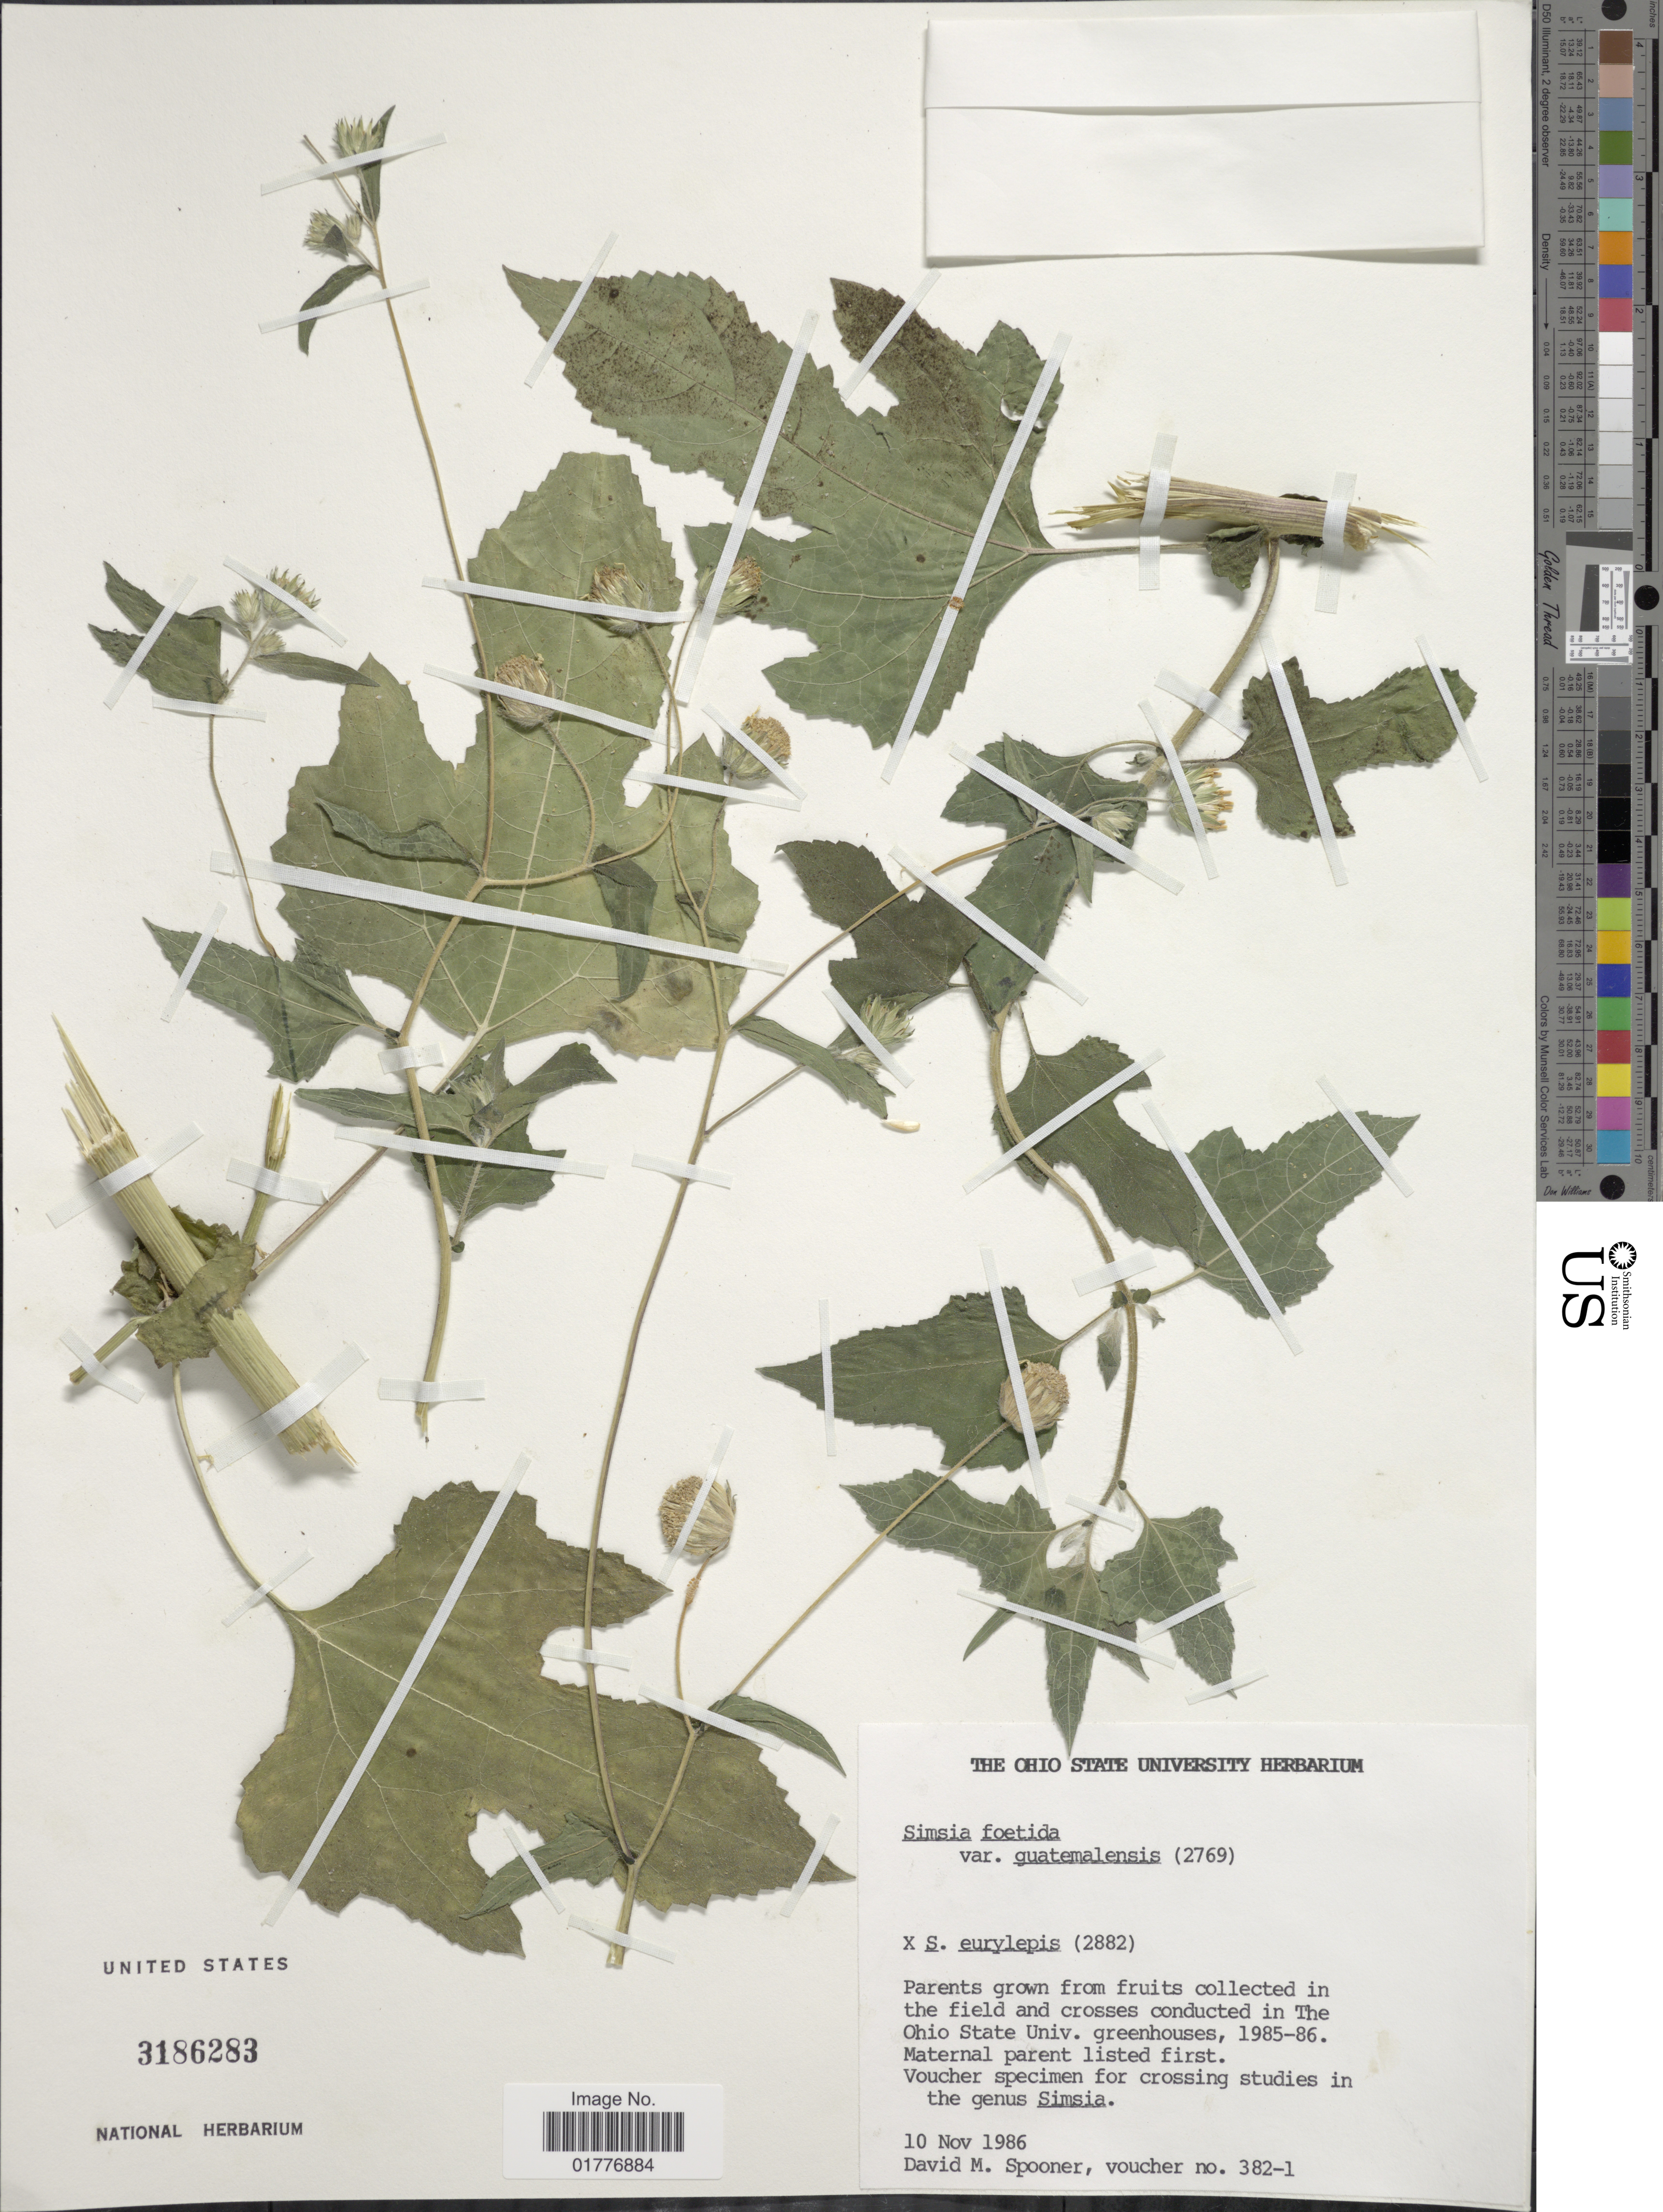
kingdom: Plantae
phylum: Tracheophyta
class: Magnoliopsida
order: Asterales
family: Asteraceae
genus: Simsia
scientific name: Simsia foetida var. foetida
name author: (Cav.) S.F. Blake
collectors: D. Spooner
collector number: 382-1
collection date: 1986-11-10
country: United States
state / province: Ohio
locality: In the field and crosses conducted in the Ohio State Univ. greenhouses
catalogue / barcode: US 3186283